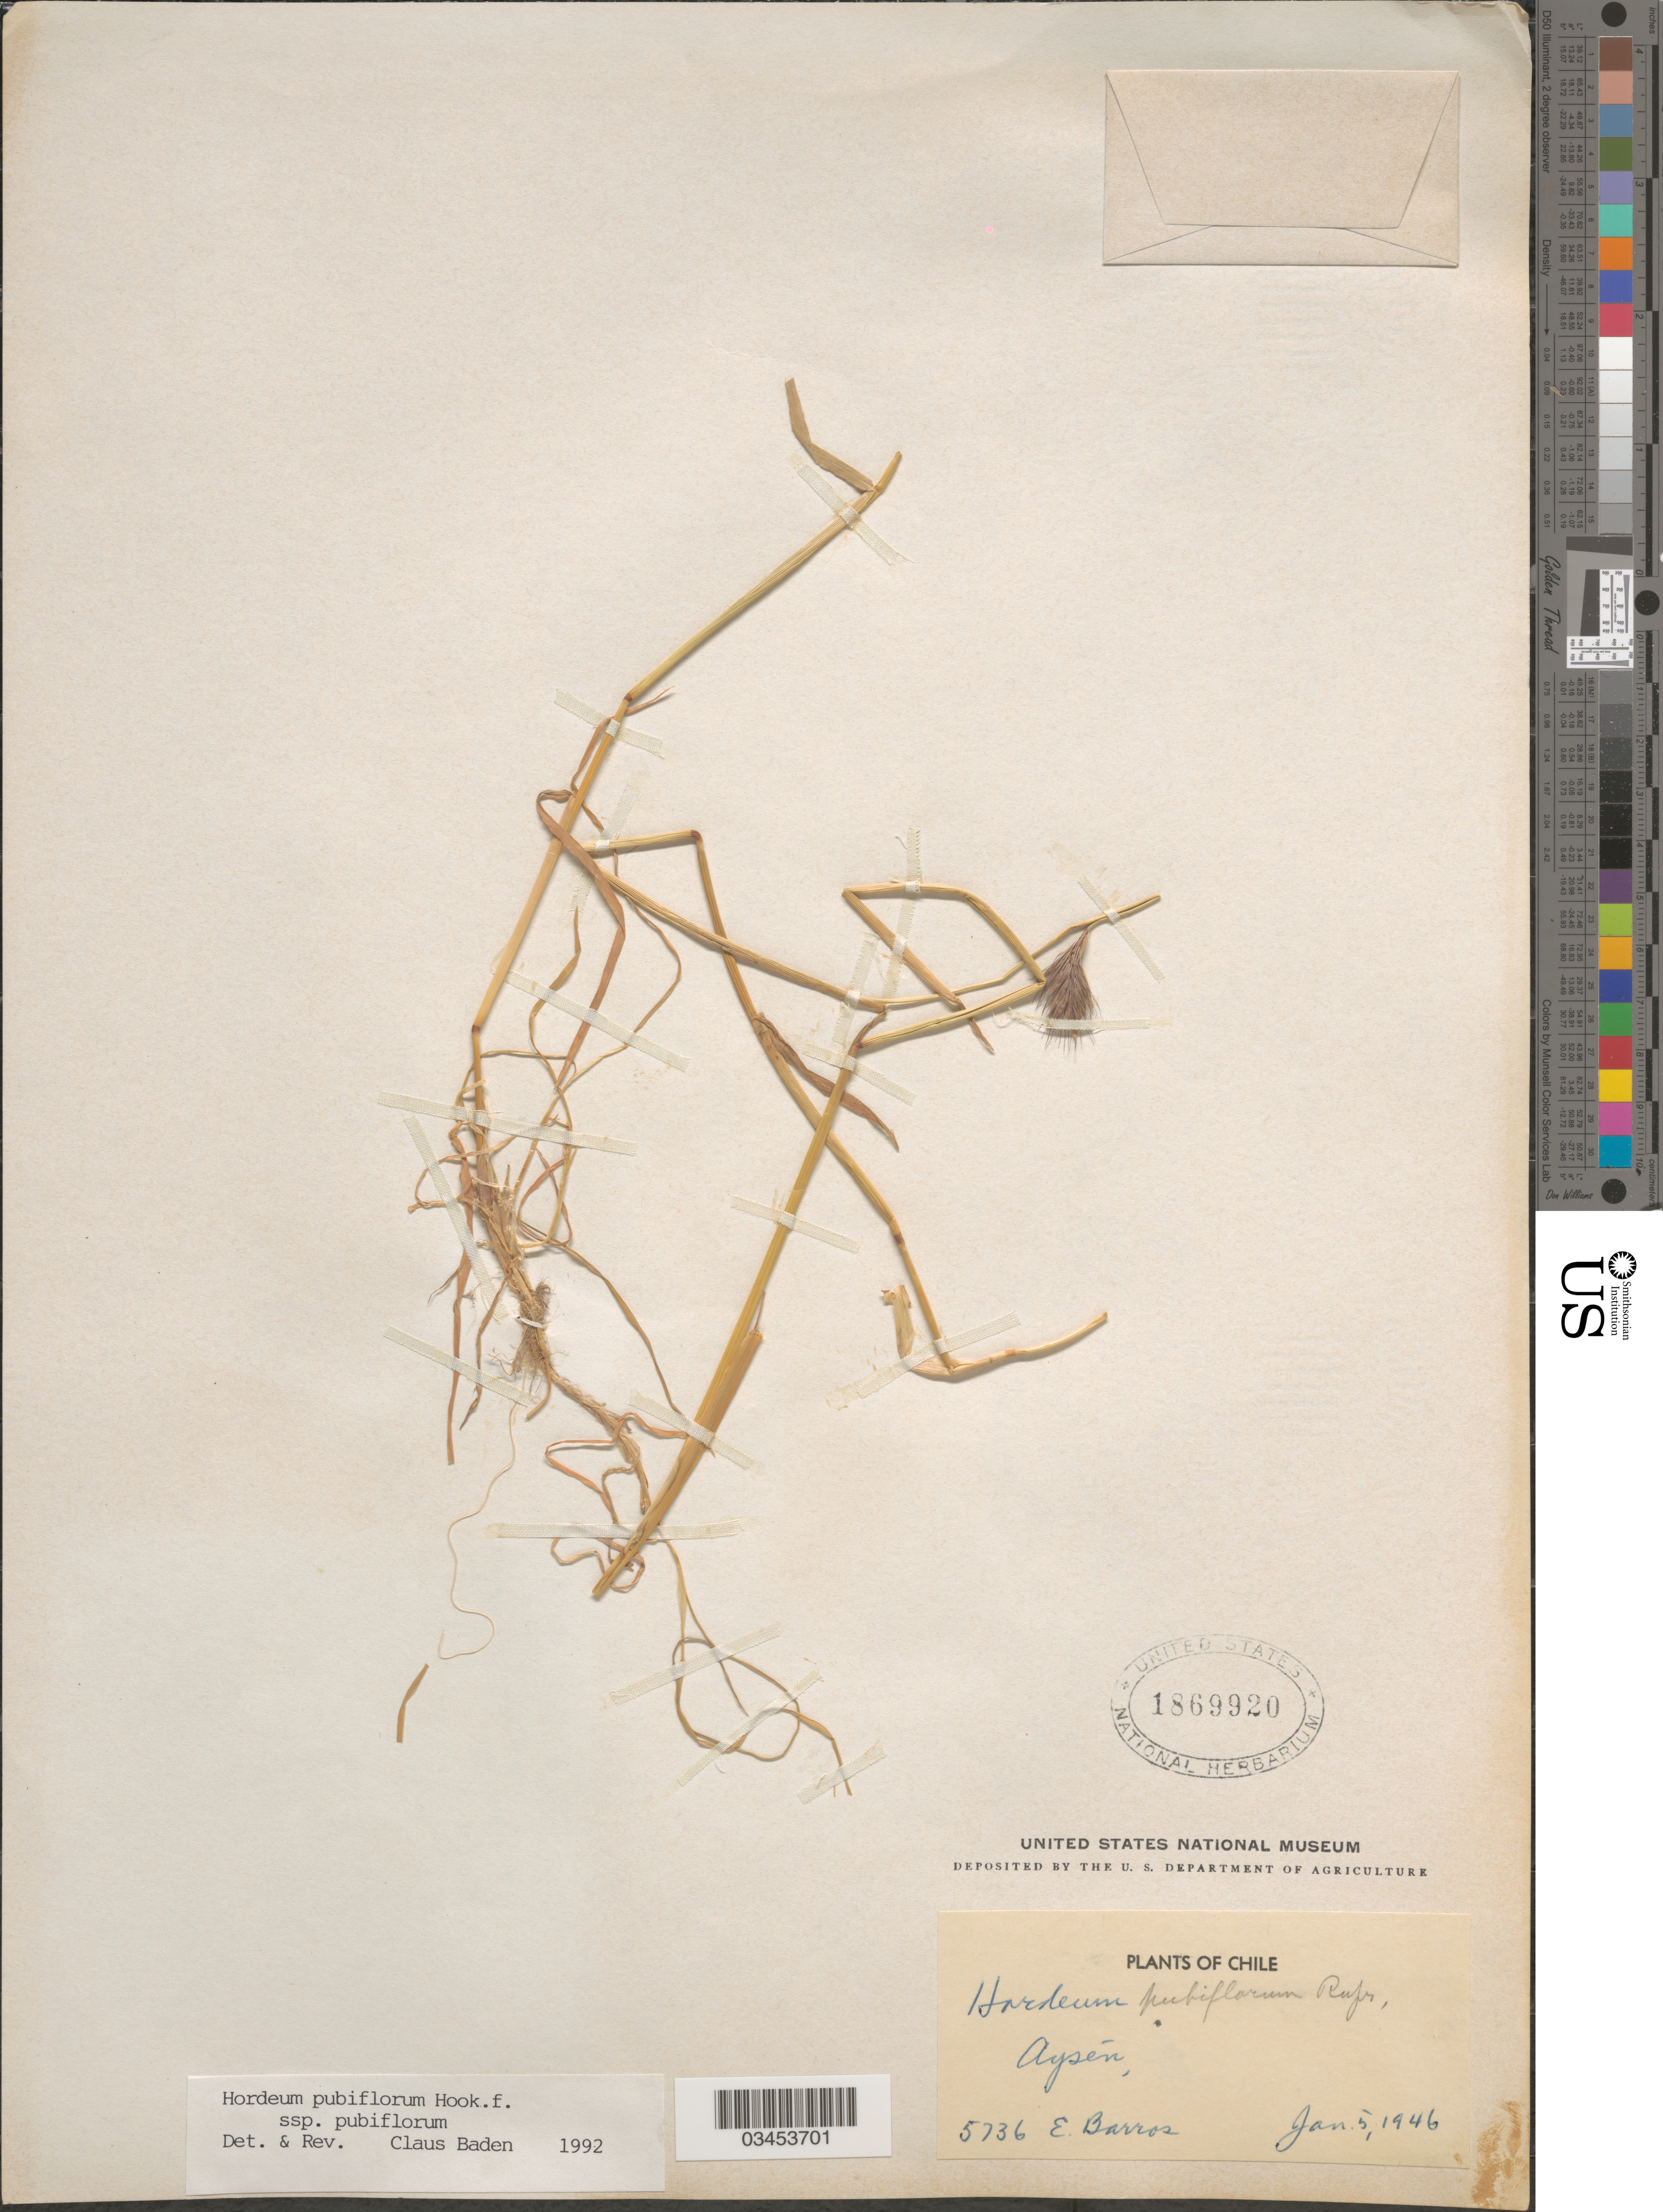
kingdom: Plantae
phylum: Tracheophyta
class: Liliopsida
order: Poales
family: Poaceae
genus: Hordeum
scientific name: Hordeum pubiflorum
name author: Hook. f.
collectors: E. Barros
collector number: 5736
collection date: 1946-01-05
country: Chile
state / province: Aisén (XI)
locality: Aysén.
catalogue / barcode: US 1869920